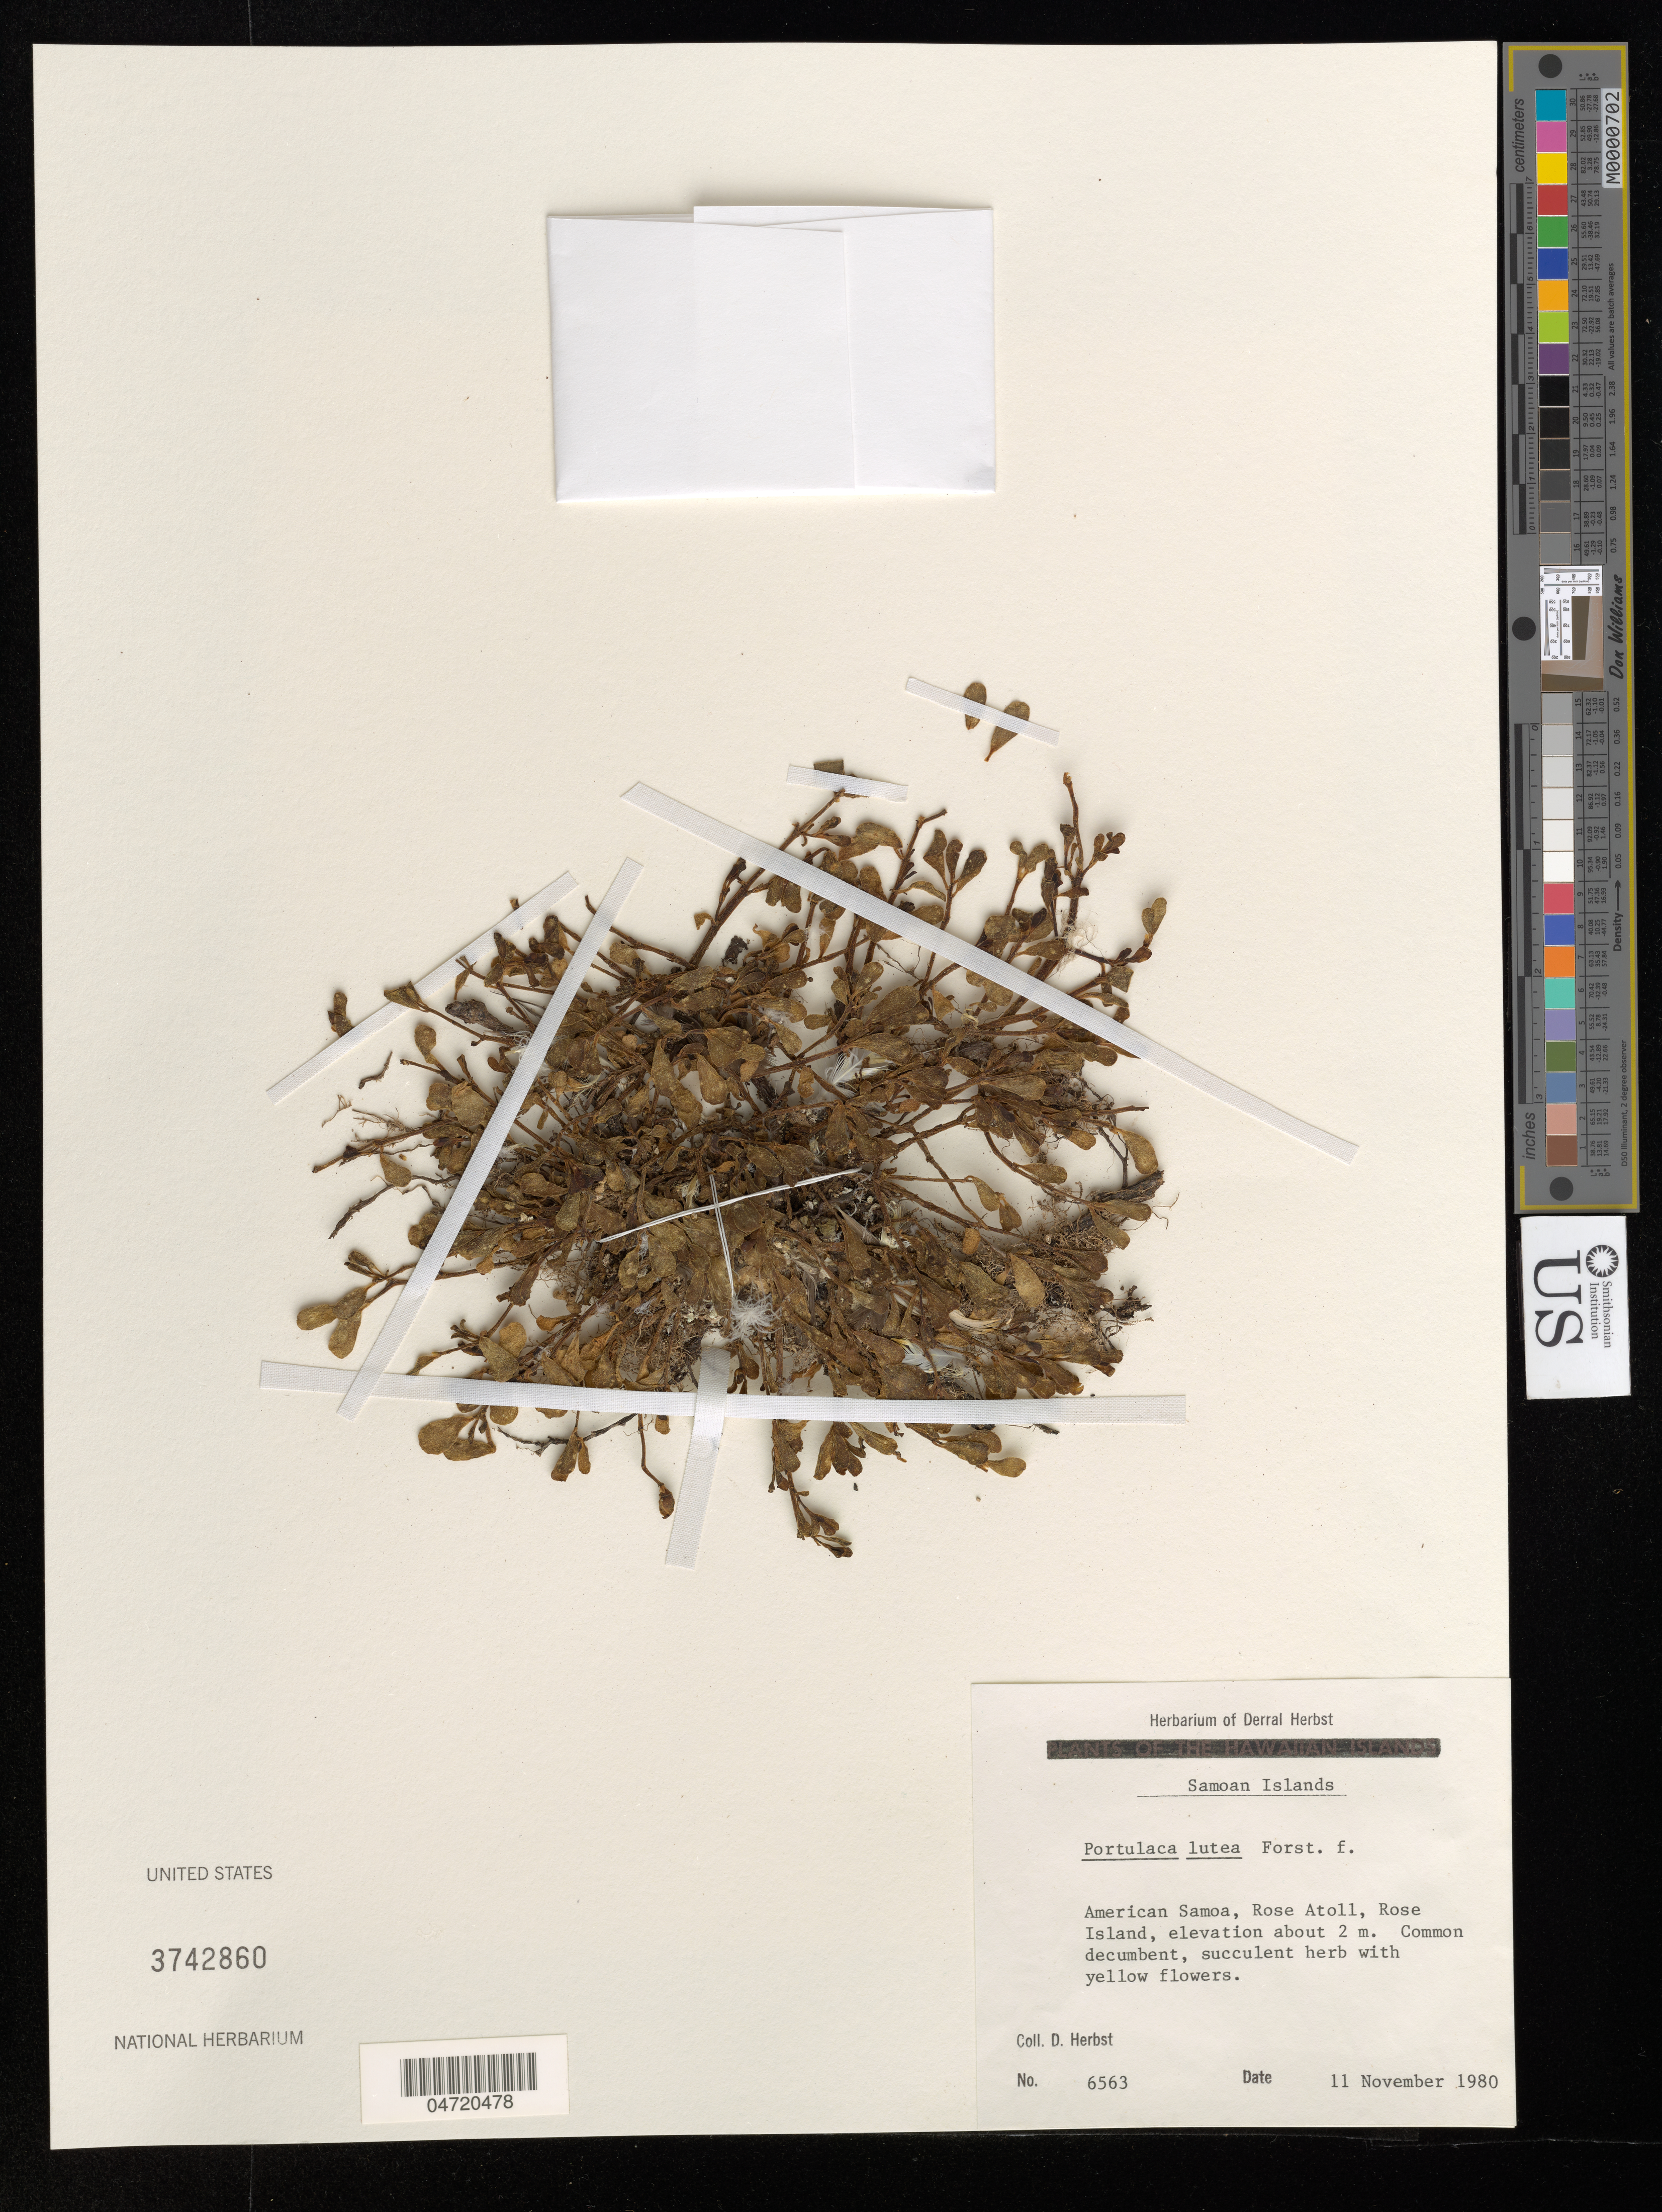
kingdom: Plantae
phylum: Tracheophyta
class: Magnoliopsida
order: Caryophyllales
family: Portulacaceae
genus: Portulaca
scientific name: Portulaca lutea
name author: Sol. ex G. Forst.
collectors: D. R. Herbst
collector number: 6563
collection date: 1980-11-11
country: American Samoa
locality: Samoan Islands. Rosa Atoll, Rose Island.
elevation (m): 2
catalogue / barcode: US 3742860